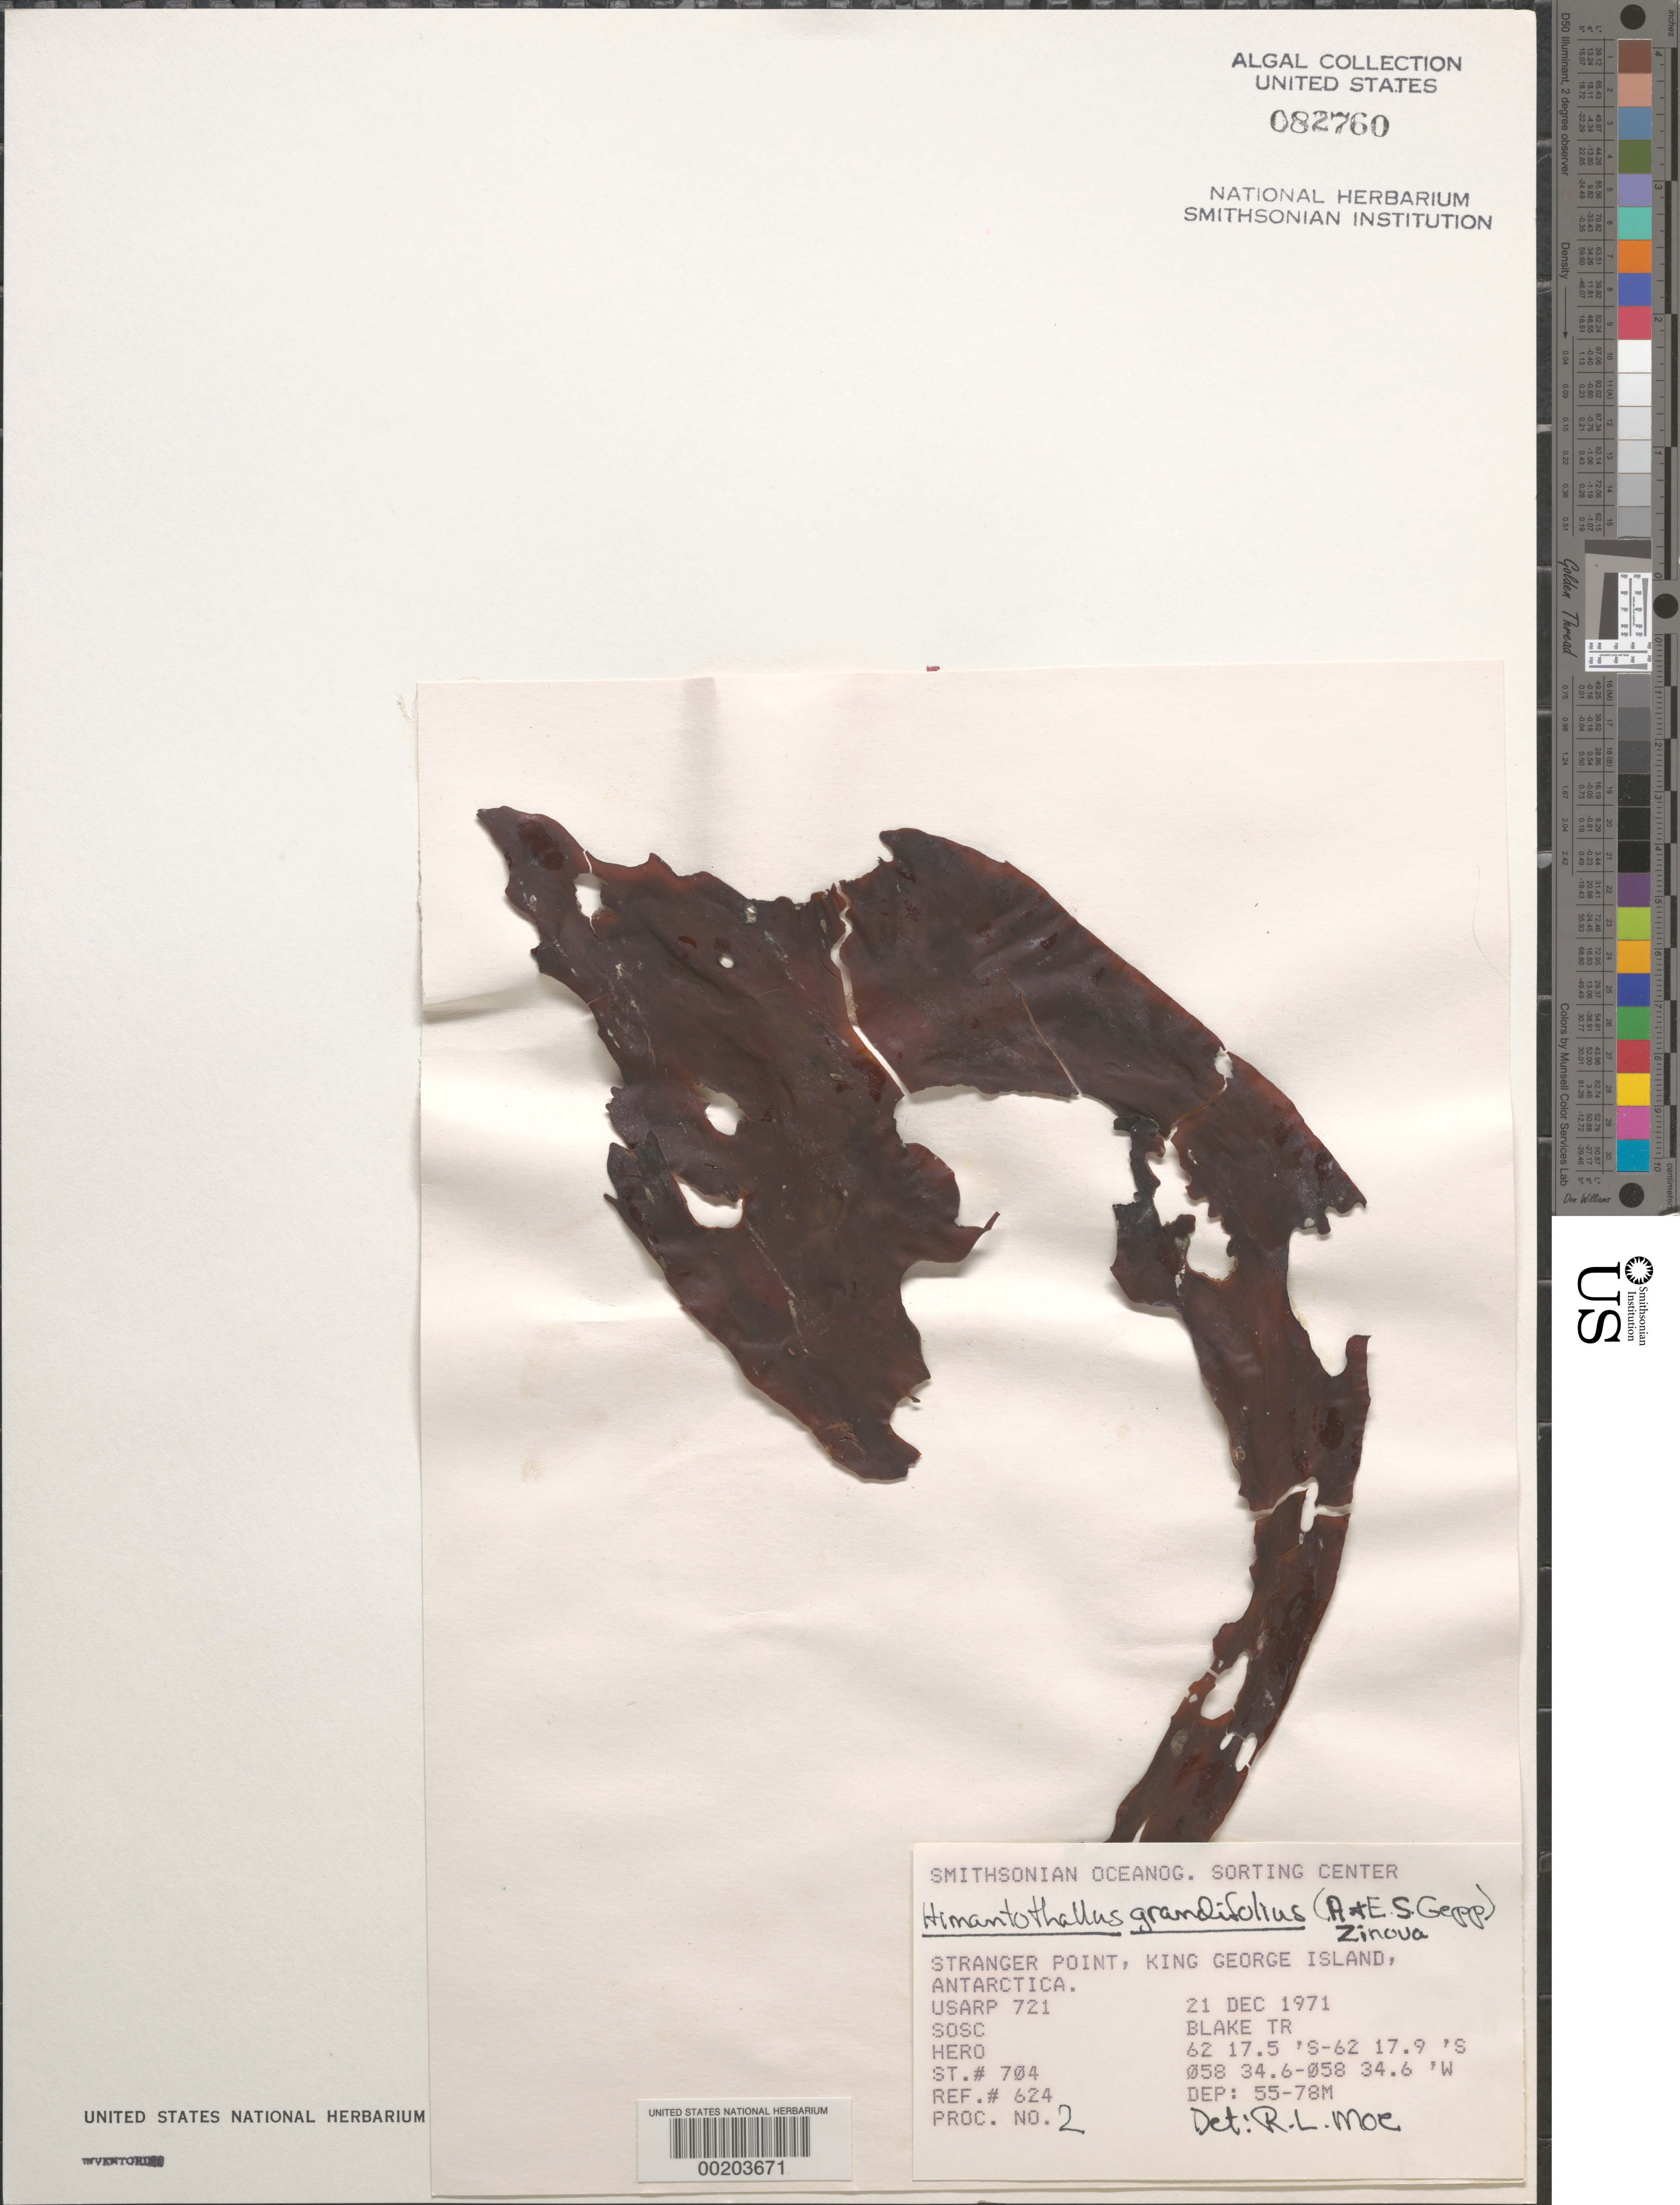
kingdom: Chromista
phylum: Ochrophyta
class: Phaeophyceae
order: Desmarestiales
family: Desmarestiaceae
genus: Himantothallus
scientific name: Himantothallus grandifolius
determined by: Moe, R. L.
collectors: SOSC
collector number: Station 704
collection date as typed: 21 Dec 1971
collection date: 1971-12-21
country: Antarctica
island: King George Island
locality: Stranger Point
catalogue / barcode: US 82760